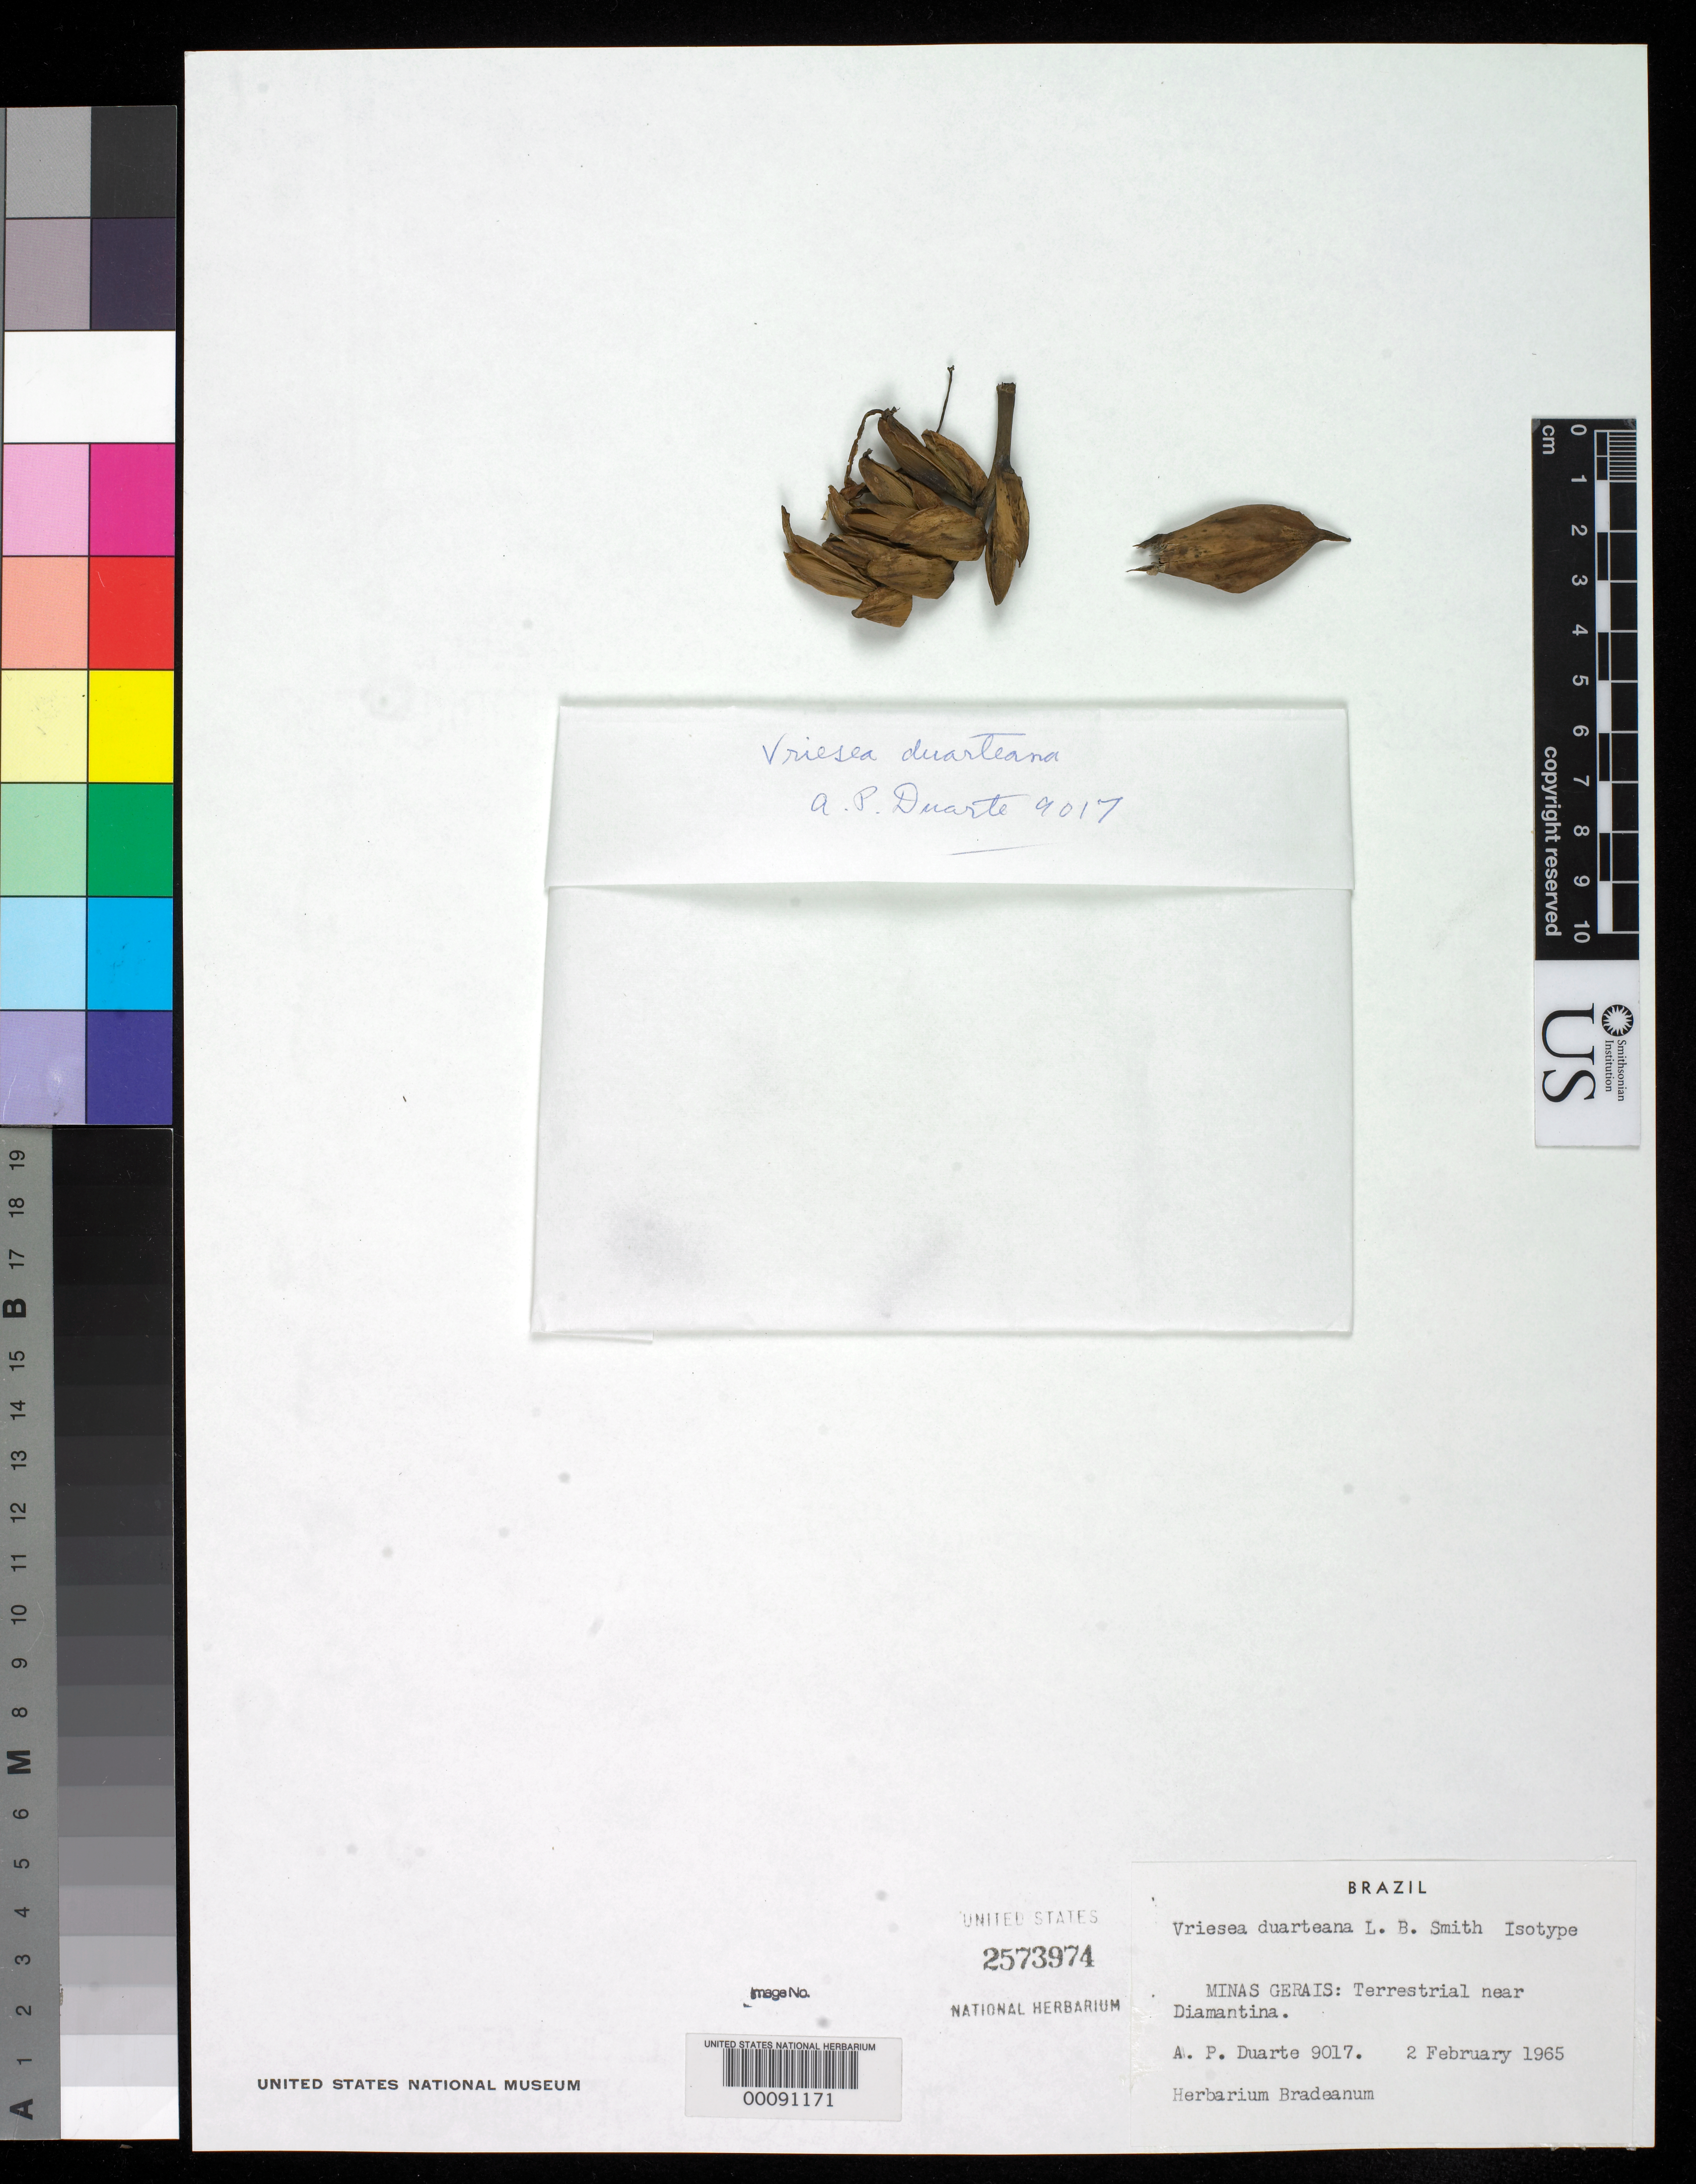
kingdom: Plantae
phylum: Tracheophyta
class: Liliopsida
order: Poales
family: Bromeliaceae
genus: Vriesea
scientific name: Vriesea duarteana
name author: L.B. Sm.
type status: Isotype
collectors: A. P. Duarte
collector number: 9017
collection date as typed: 02 Feb 1965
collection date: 1965-02-02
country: Brazil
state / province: Minas Gerais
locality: Near Diamantina.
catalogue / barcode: US 2573974